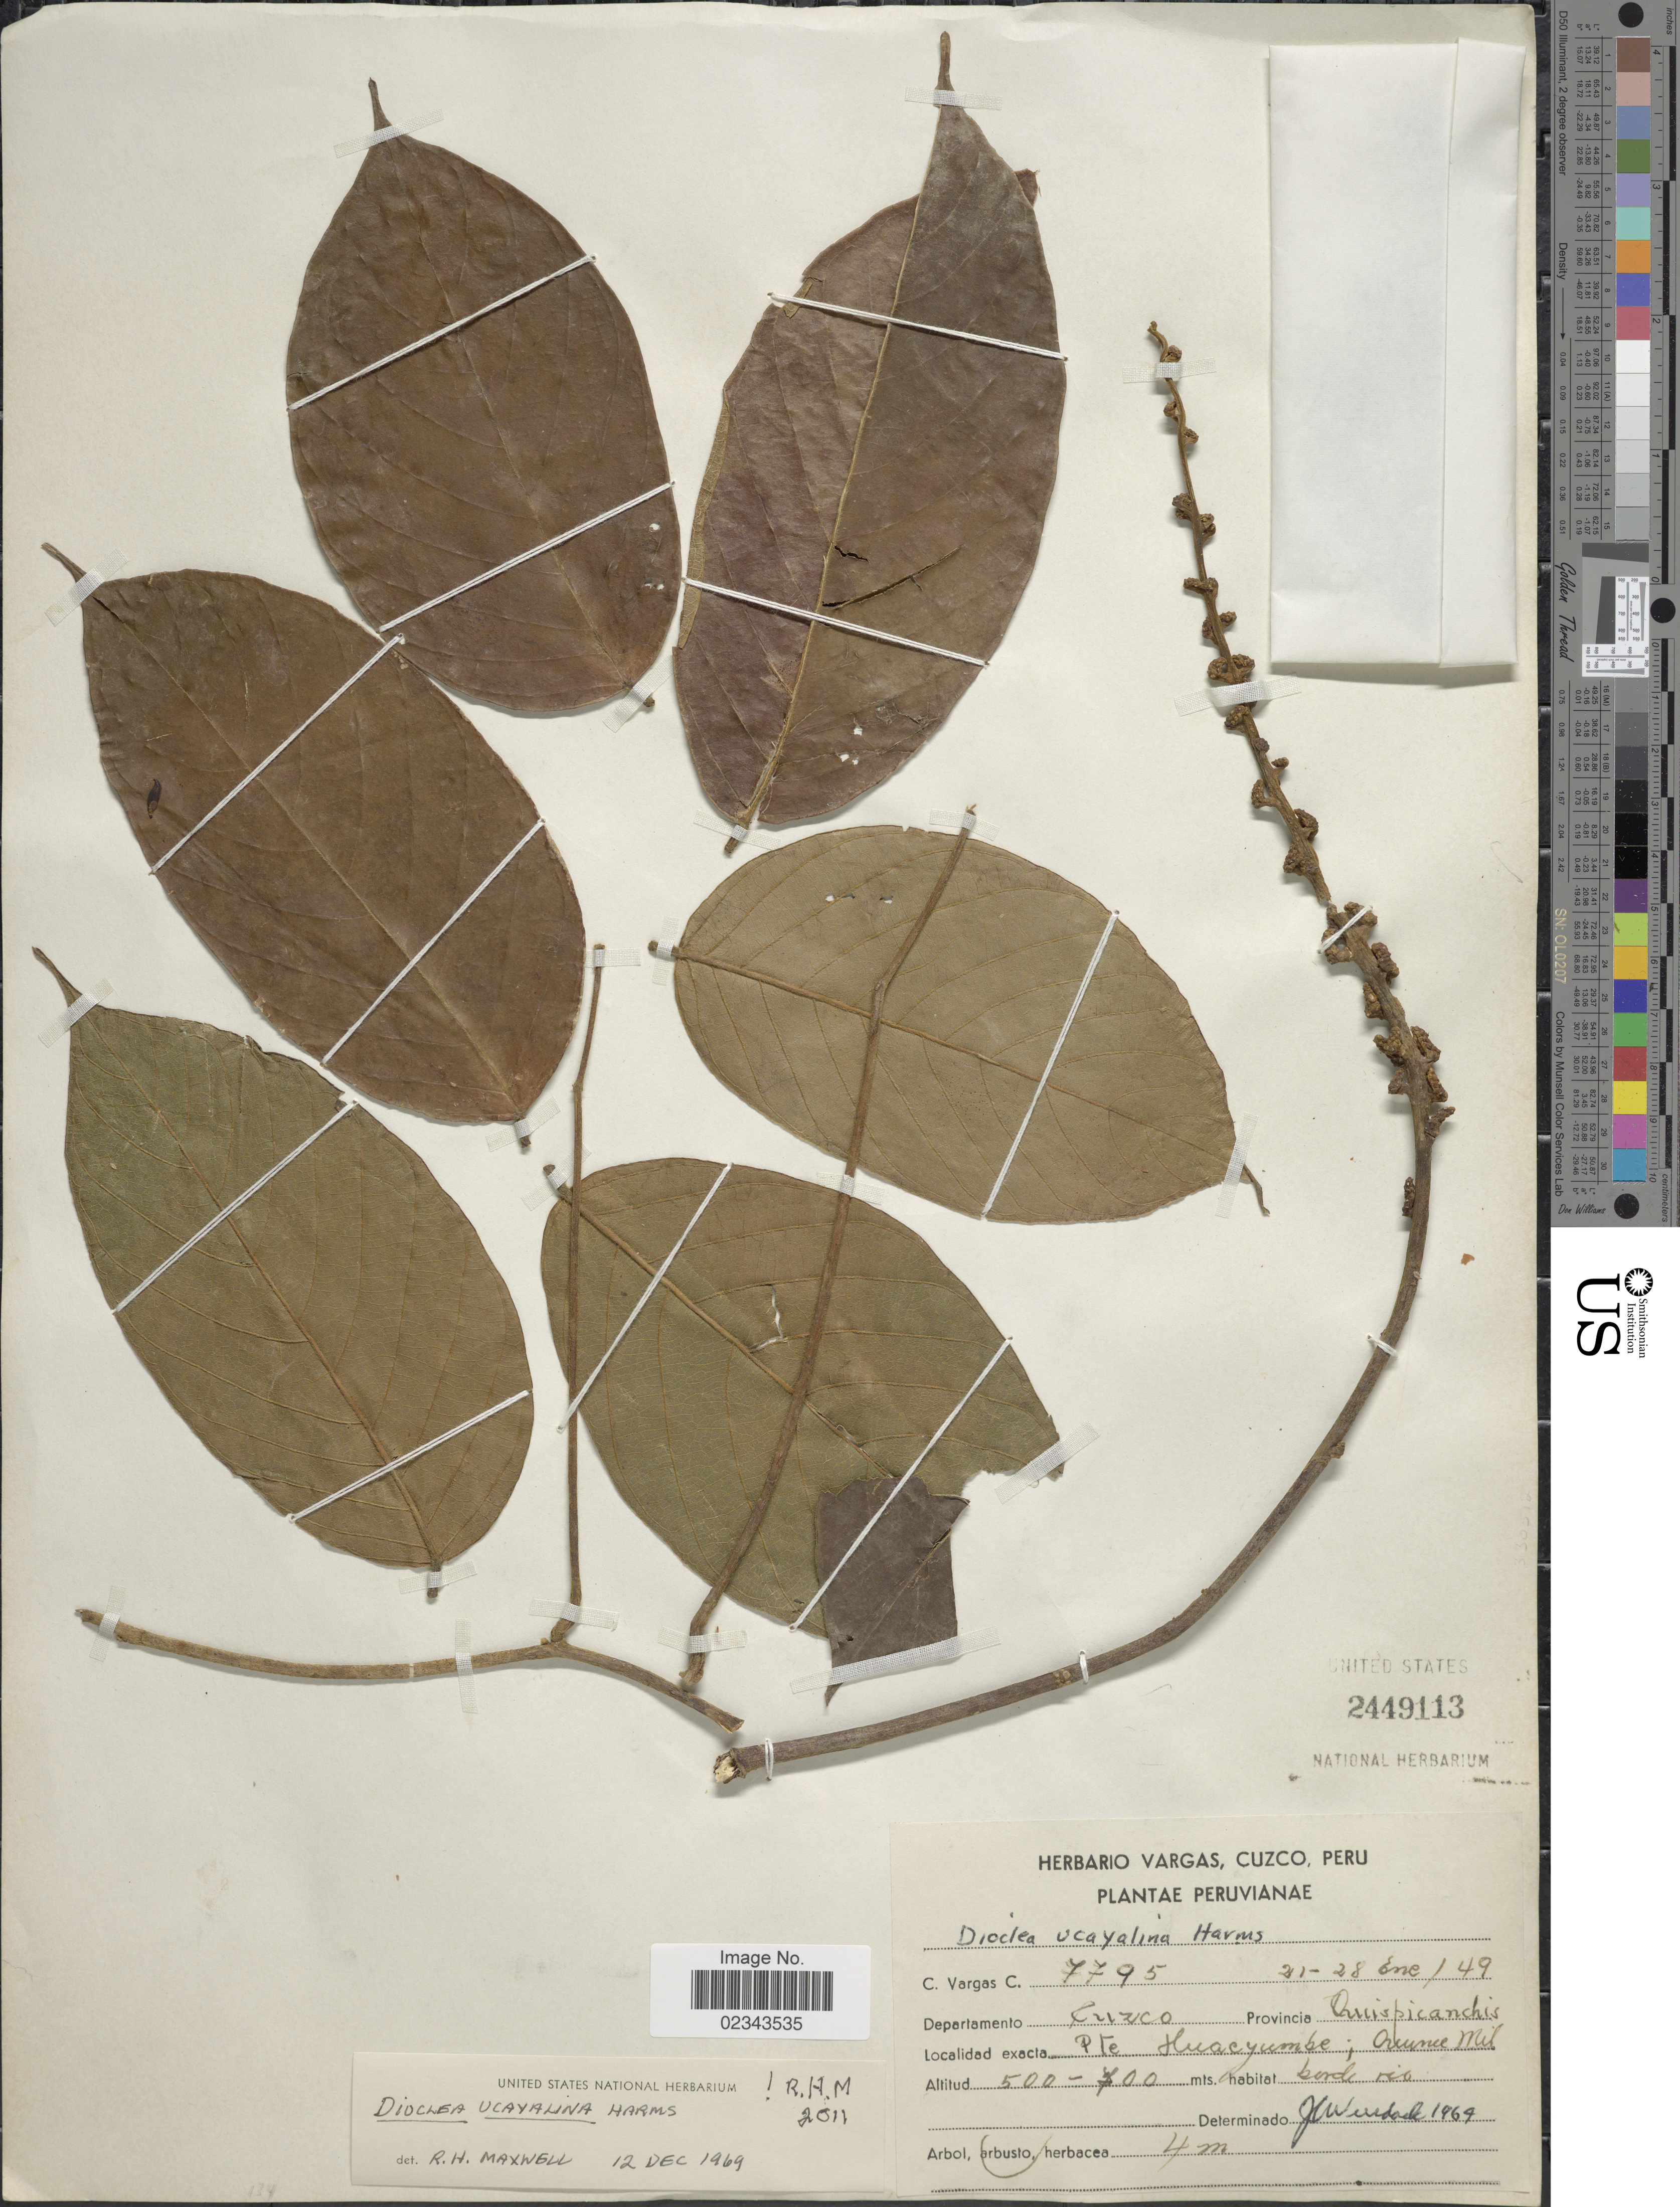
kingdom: Plantae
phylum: Tracheophyta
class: Magnoliopsida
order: Fabales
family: Fabaceae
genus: Macropsychanthus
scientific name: Macropsychanthus ucayalinus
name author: (Harms) L.P. Queiroz & Snak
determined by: Strong, Mark T., (BOT), Smithsonian Institution - National Museum of Natural History (UNITED STATES)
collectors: C. Vargas Calderón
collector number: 7795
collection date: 1949-01-21/1949-01-28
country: Peru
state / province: Cusco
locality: Departamento Cuzco, Provincia Quispicanchis, Pte Huacyumbe; Orcunce = Quince Mil.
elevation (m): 500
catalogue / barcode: US 2449113